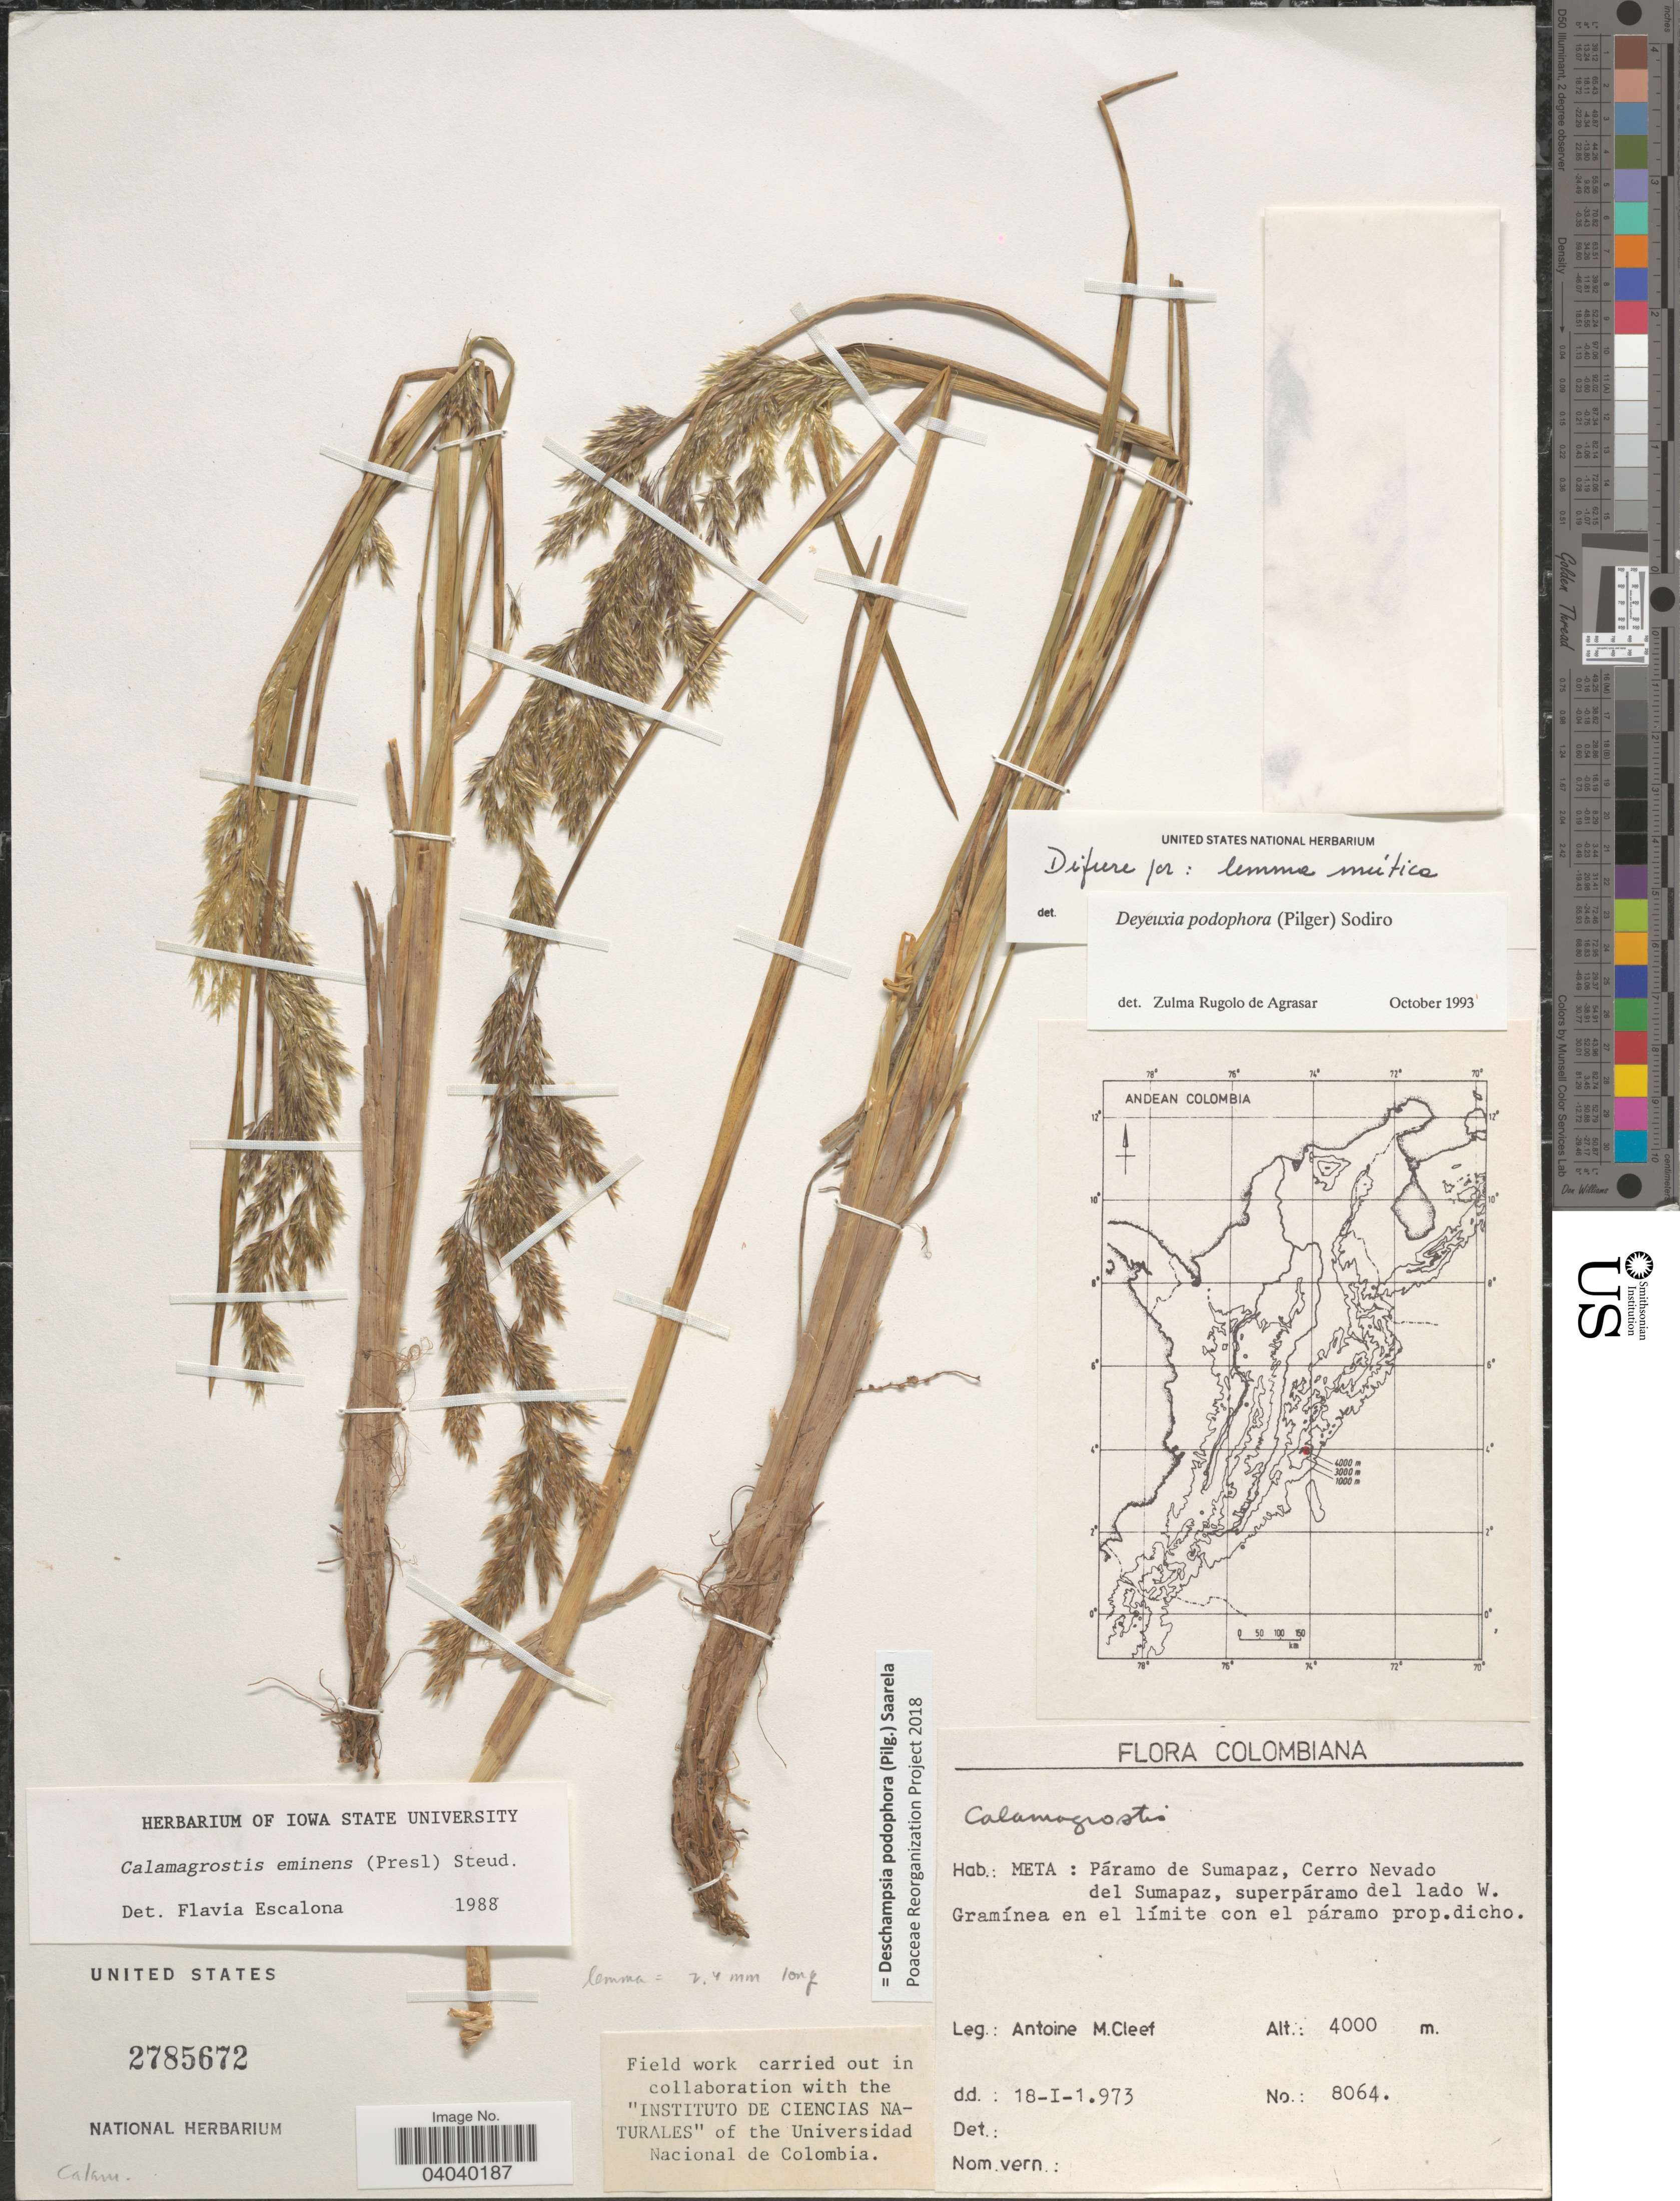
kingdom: Plantae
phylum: Tracheophyta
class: Liliopsida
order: Poales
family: Poaceae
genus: Deschampsia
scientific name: Deschampsia podophora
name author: (Pilg.) Saarela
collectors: A. M. Cleef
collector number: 8064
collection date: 1973-01-18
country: Colombia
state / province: Meta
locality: Páramo de Sumapaz, Cerro Nevado del Sumapaz, superpáramo del lado W.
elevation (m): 4000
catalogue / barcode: US 2785672